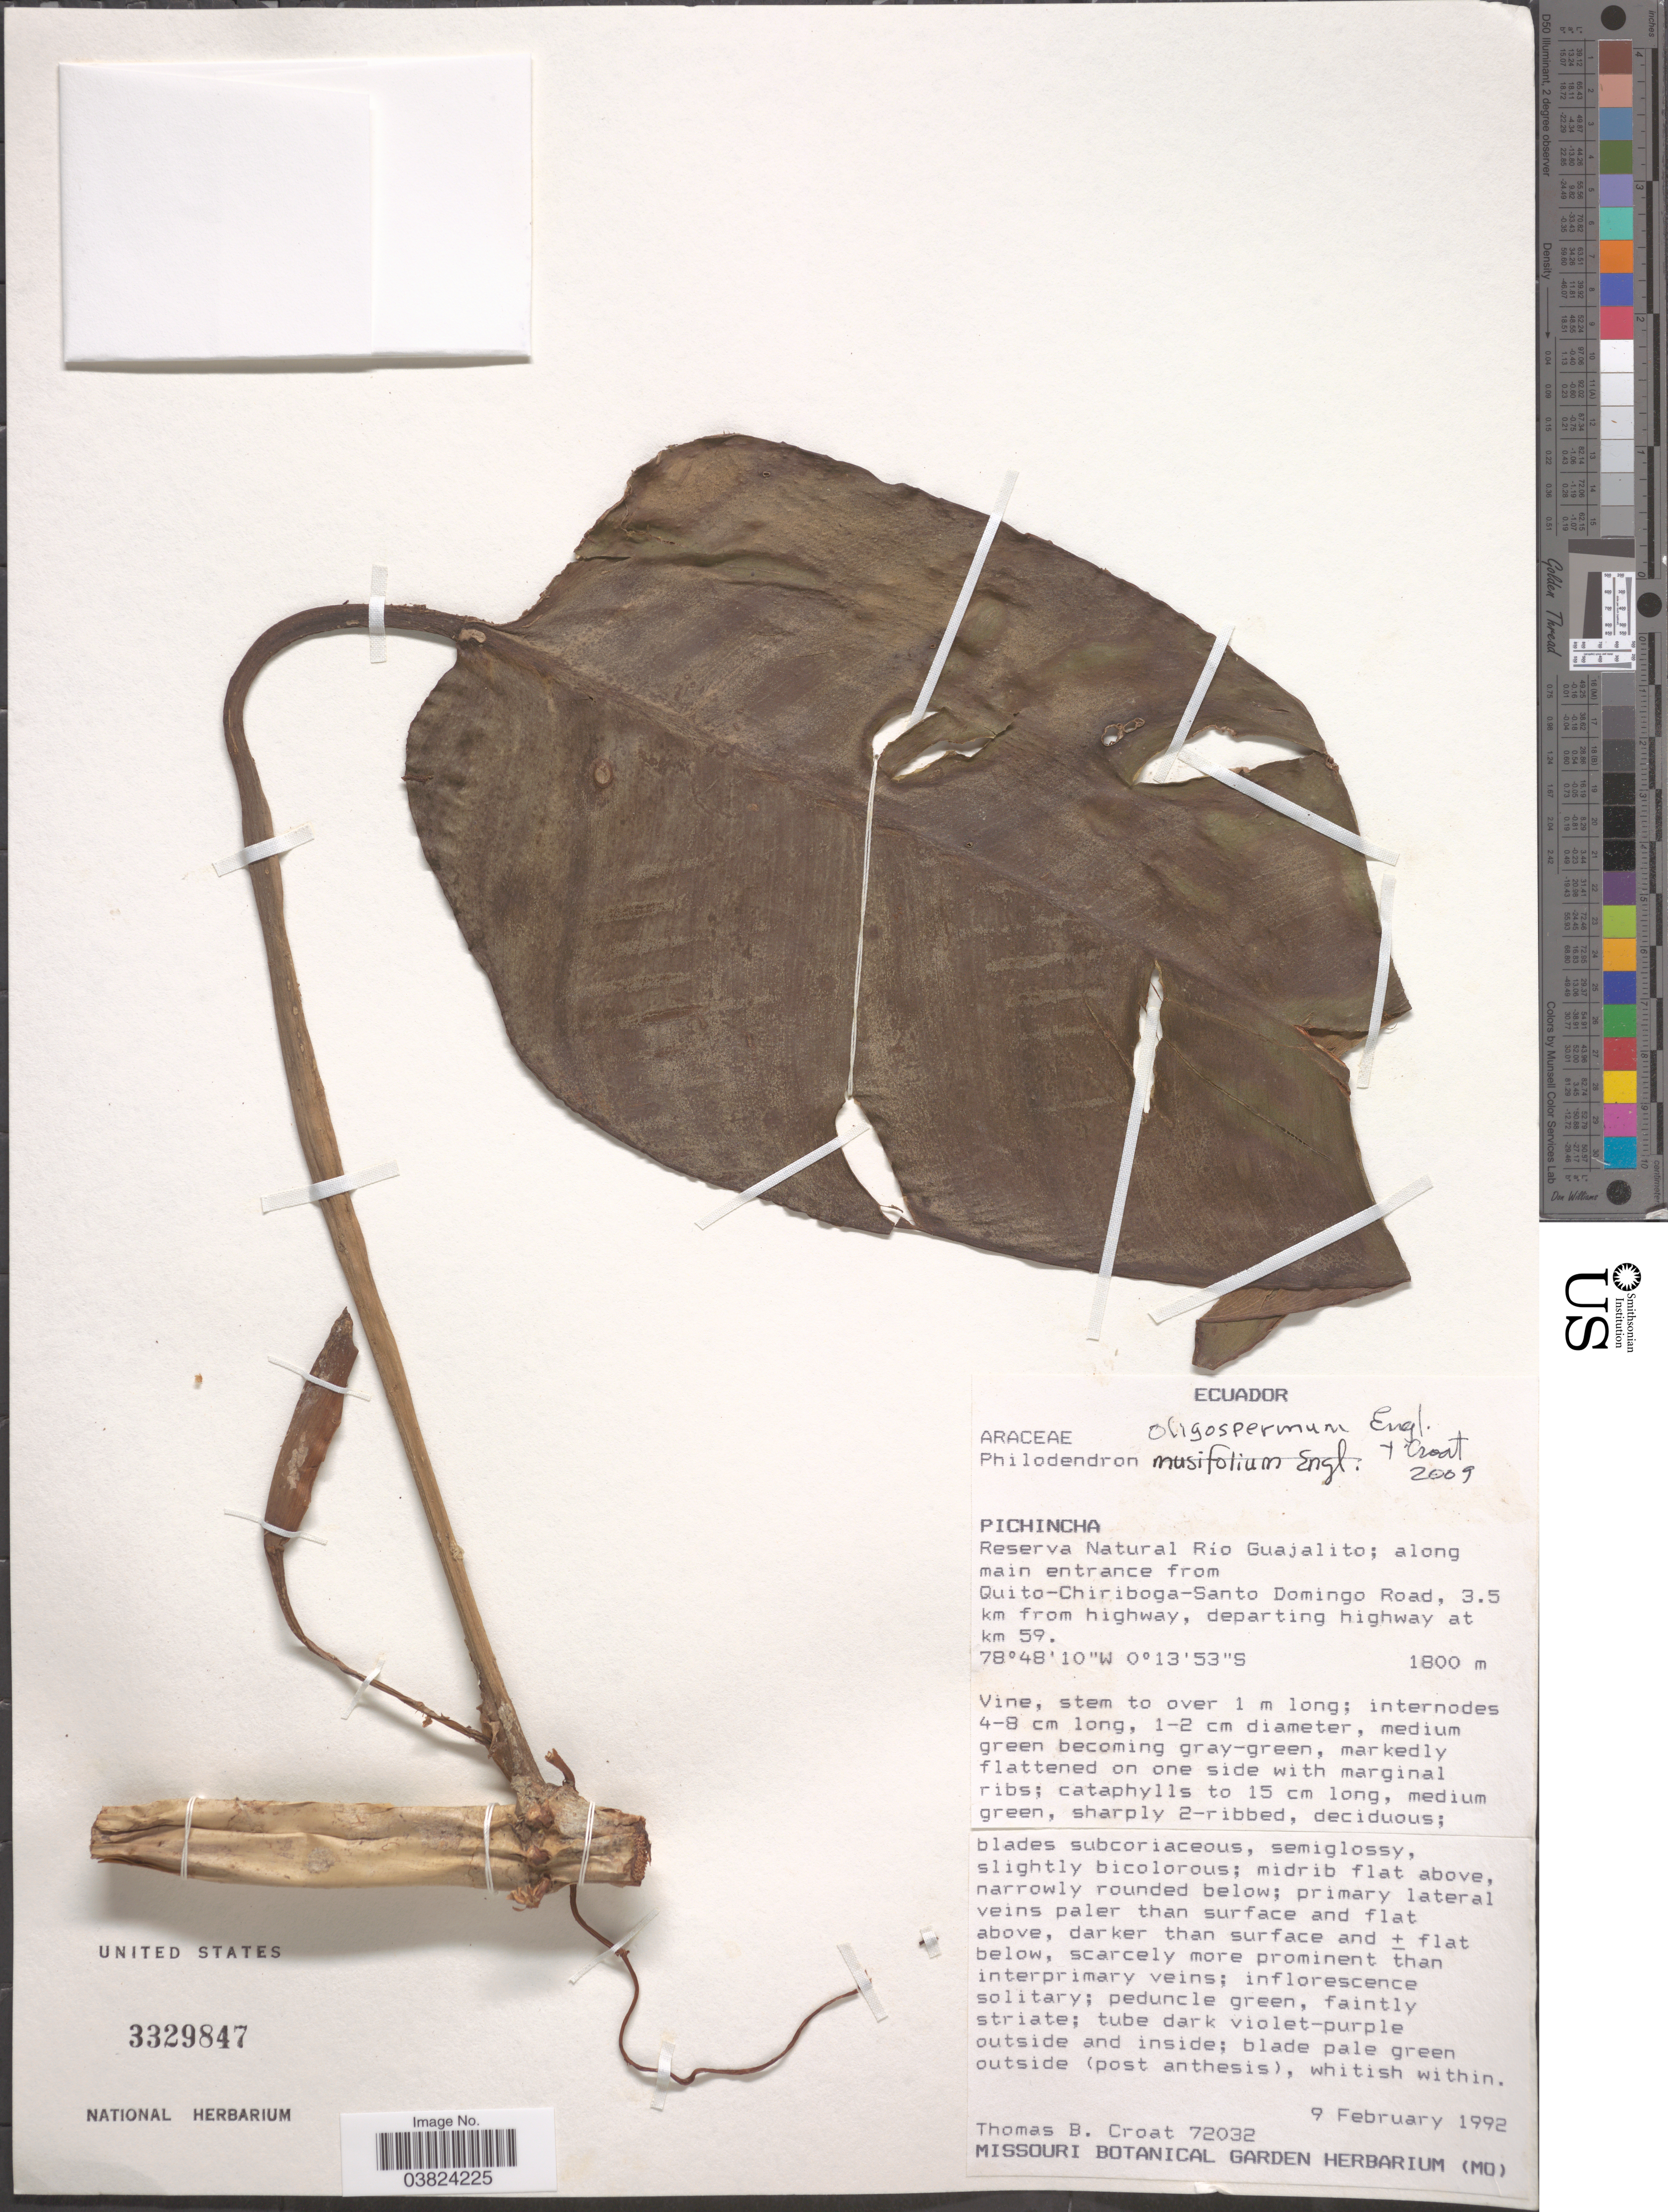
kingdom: Plantae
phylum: Tracheophyta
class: Liliopsida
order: Alismatales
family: Araceae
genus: Philodendron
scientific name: Philodendron oligospermum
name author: Engl.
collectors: T. B. Croat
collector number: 72032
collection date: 1992-02-09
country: Ecuador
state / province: Pichincha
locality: Reserva Natural Río Guajalito; along main entrance from Quito-Chiriboga-Santo Domingo Road, 3.5 km from highway, departing highway at km 59.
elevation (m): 1800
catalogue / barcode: US 3329847